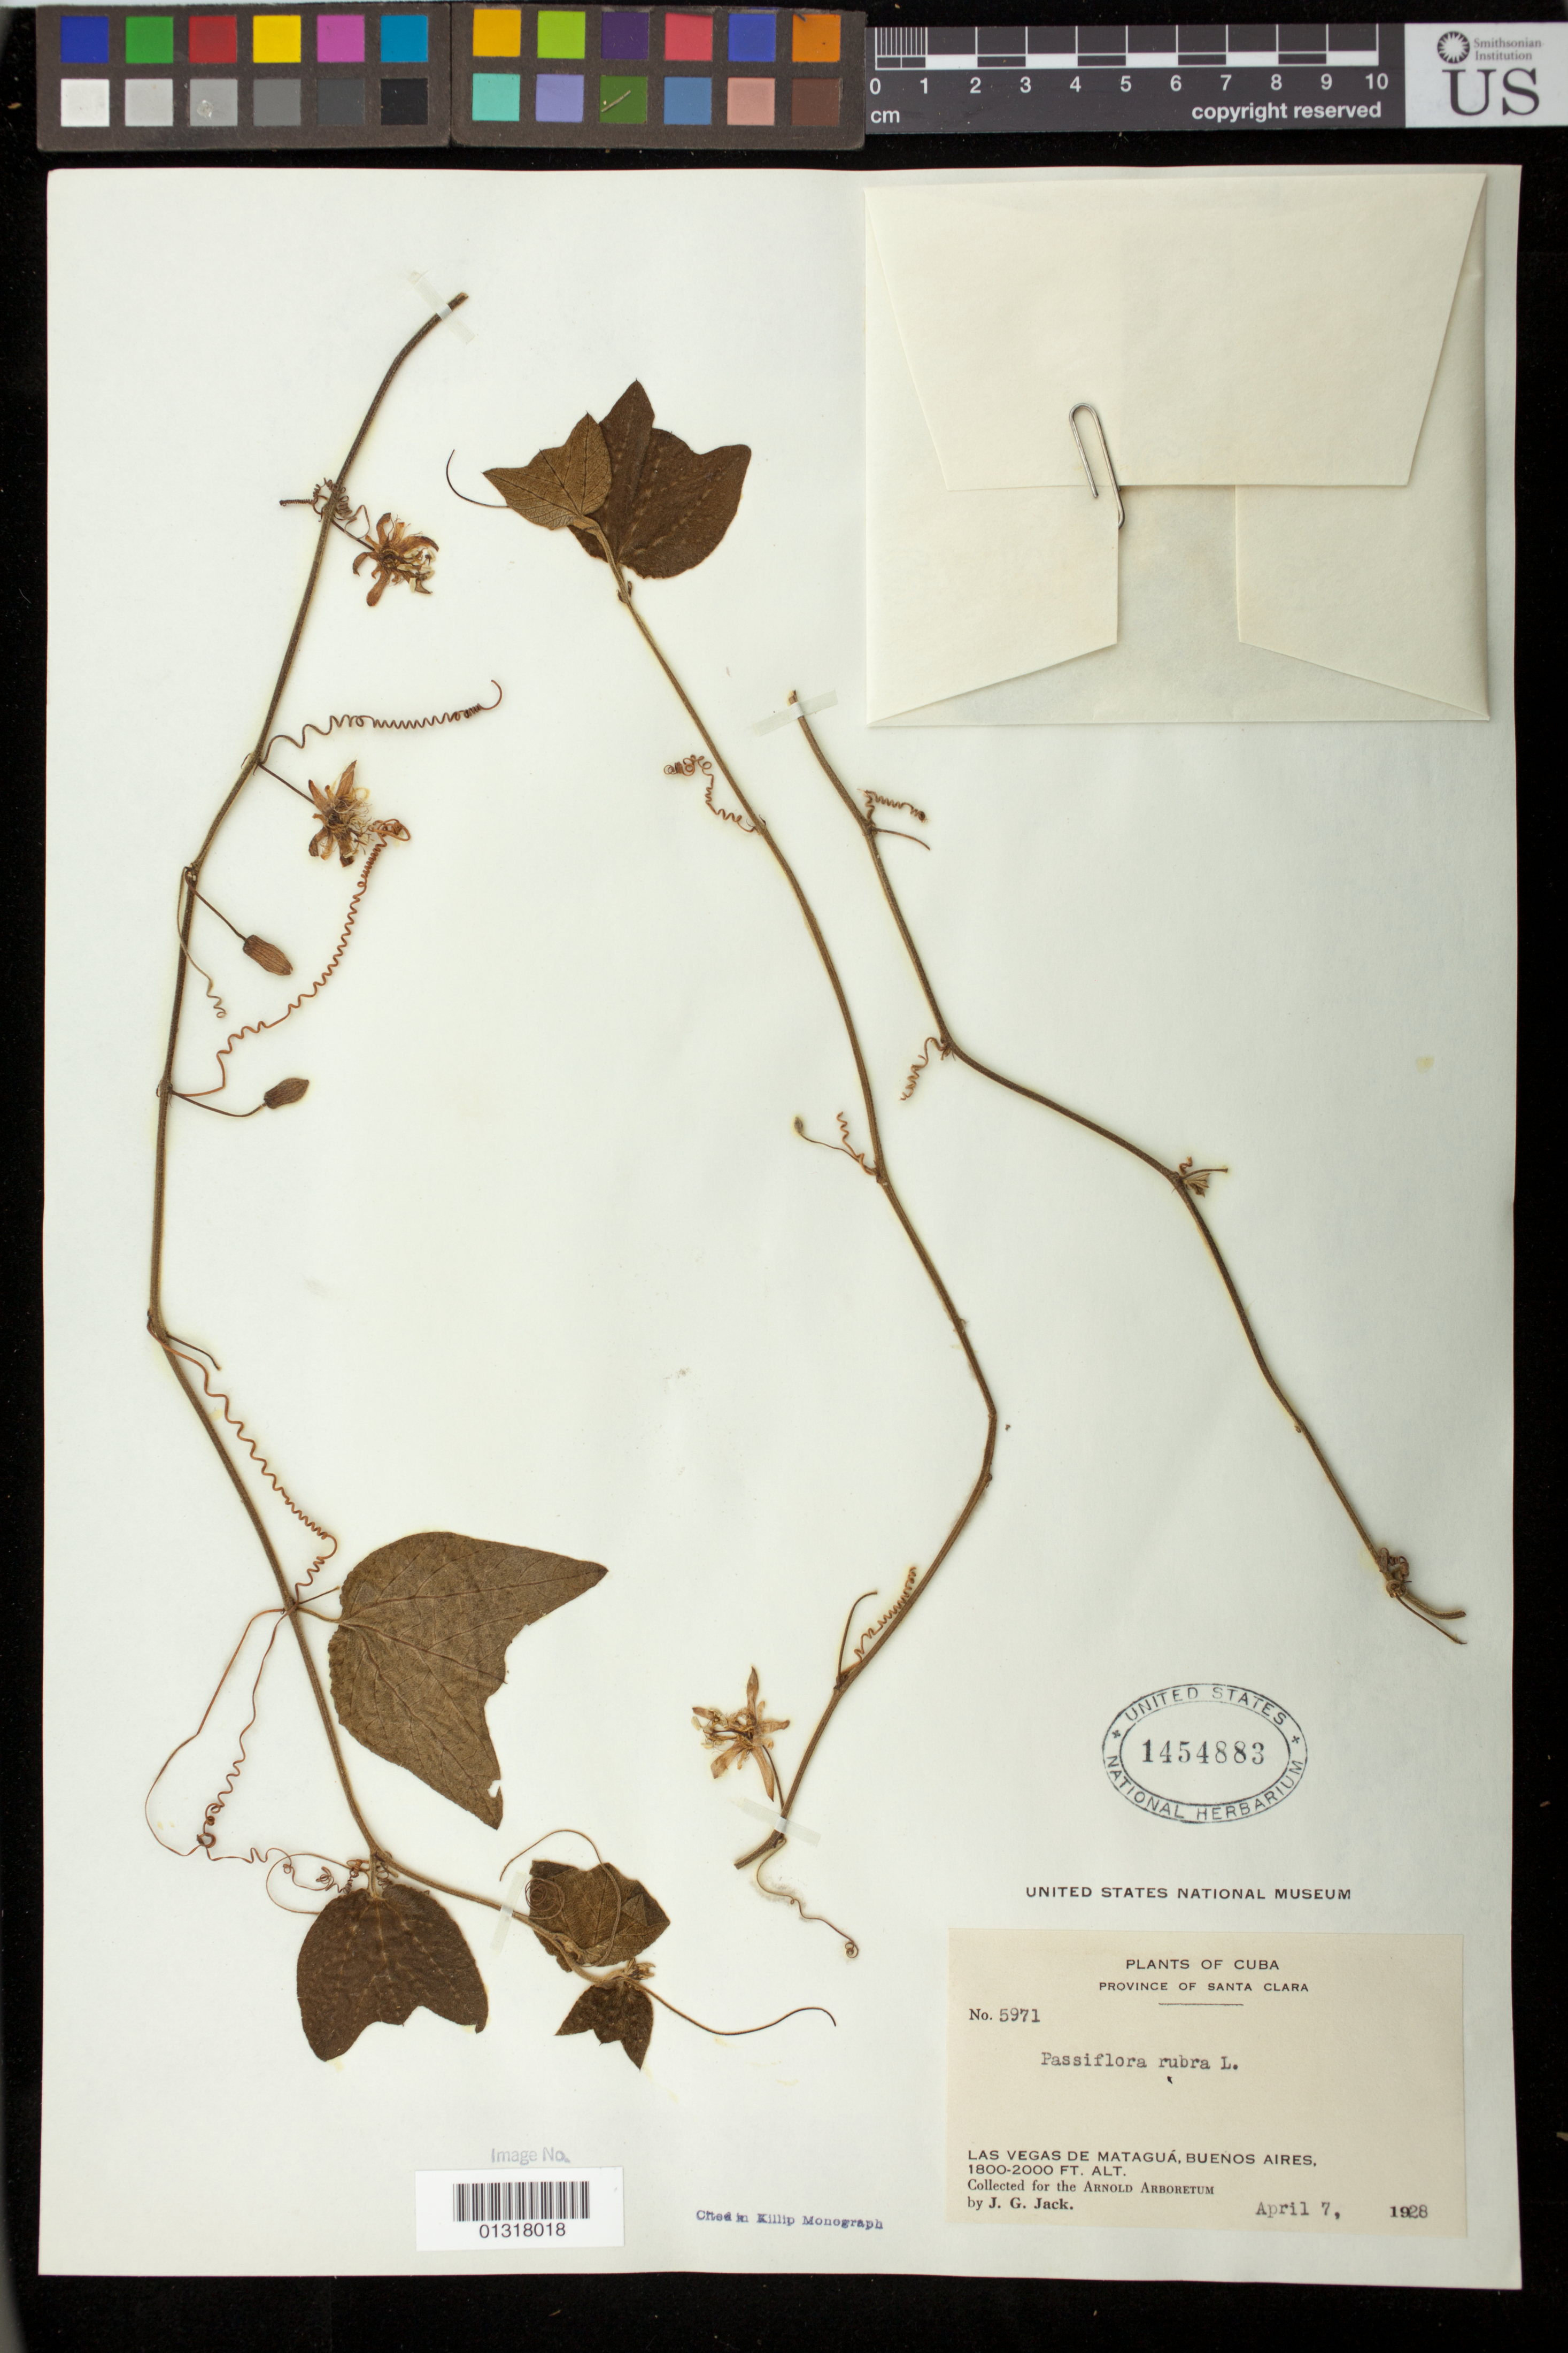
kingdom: Plantae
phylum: Tracheophyta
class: Magnoliopsida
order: Malpighiales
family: Passifloraceae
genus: Passiflora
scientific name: Passiflora rubra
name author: L.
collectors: J. G. Jack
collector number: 5971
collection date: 1928-04-07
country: Cuba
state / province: Las Villas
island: Cuba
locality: Las Vegas de Mataquá, Buenos Aires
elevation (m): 549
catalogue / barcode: US 1454883